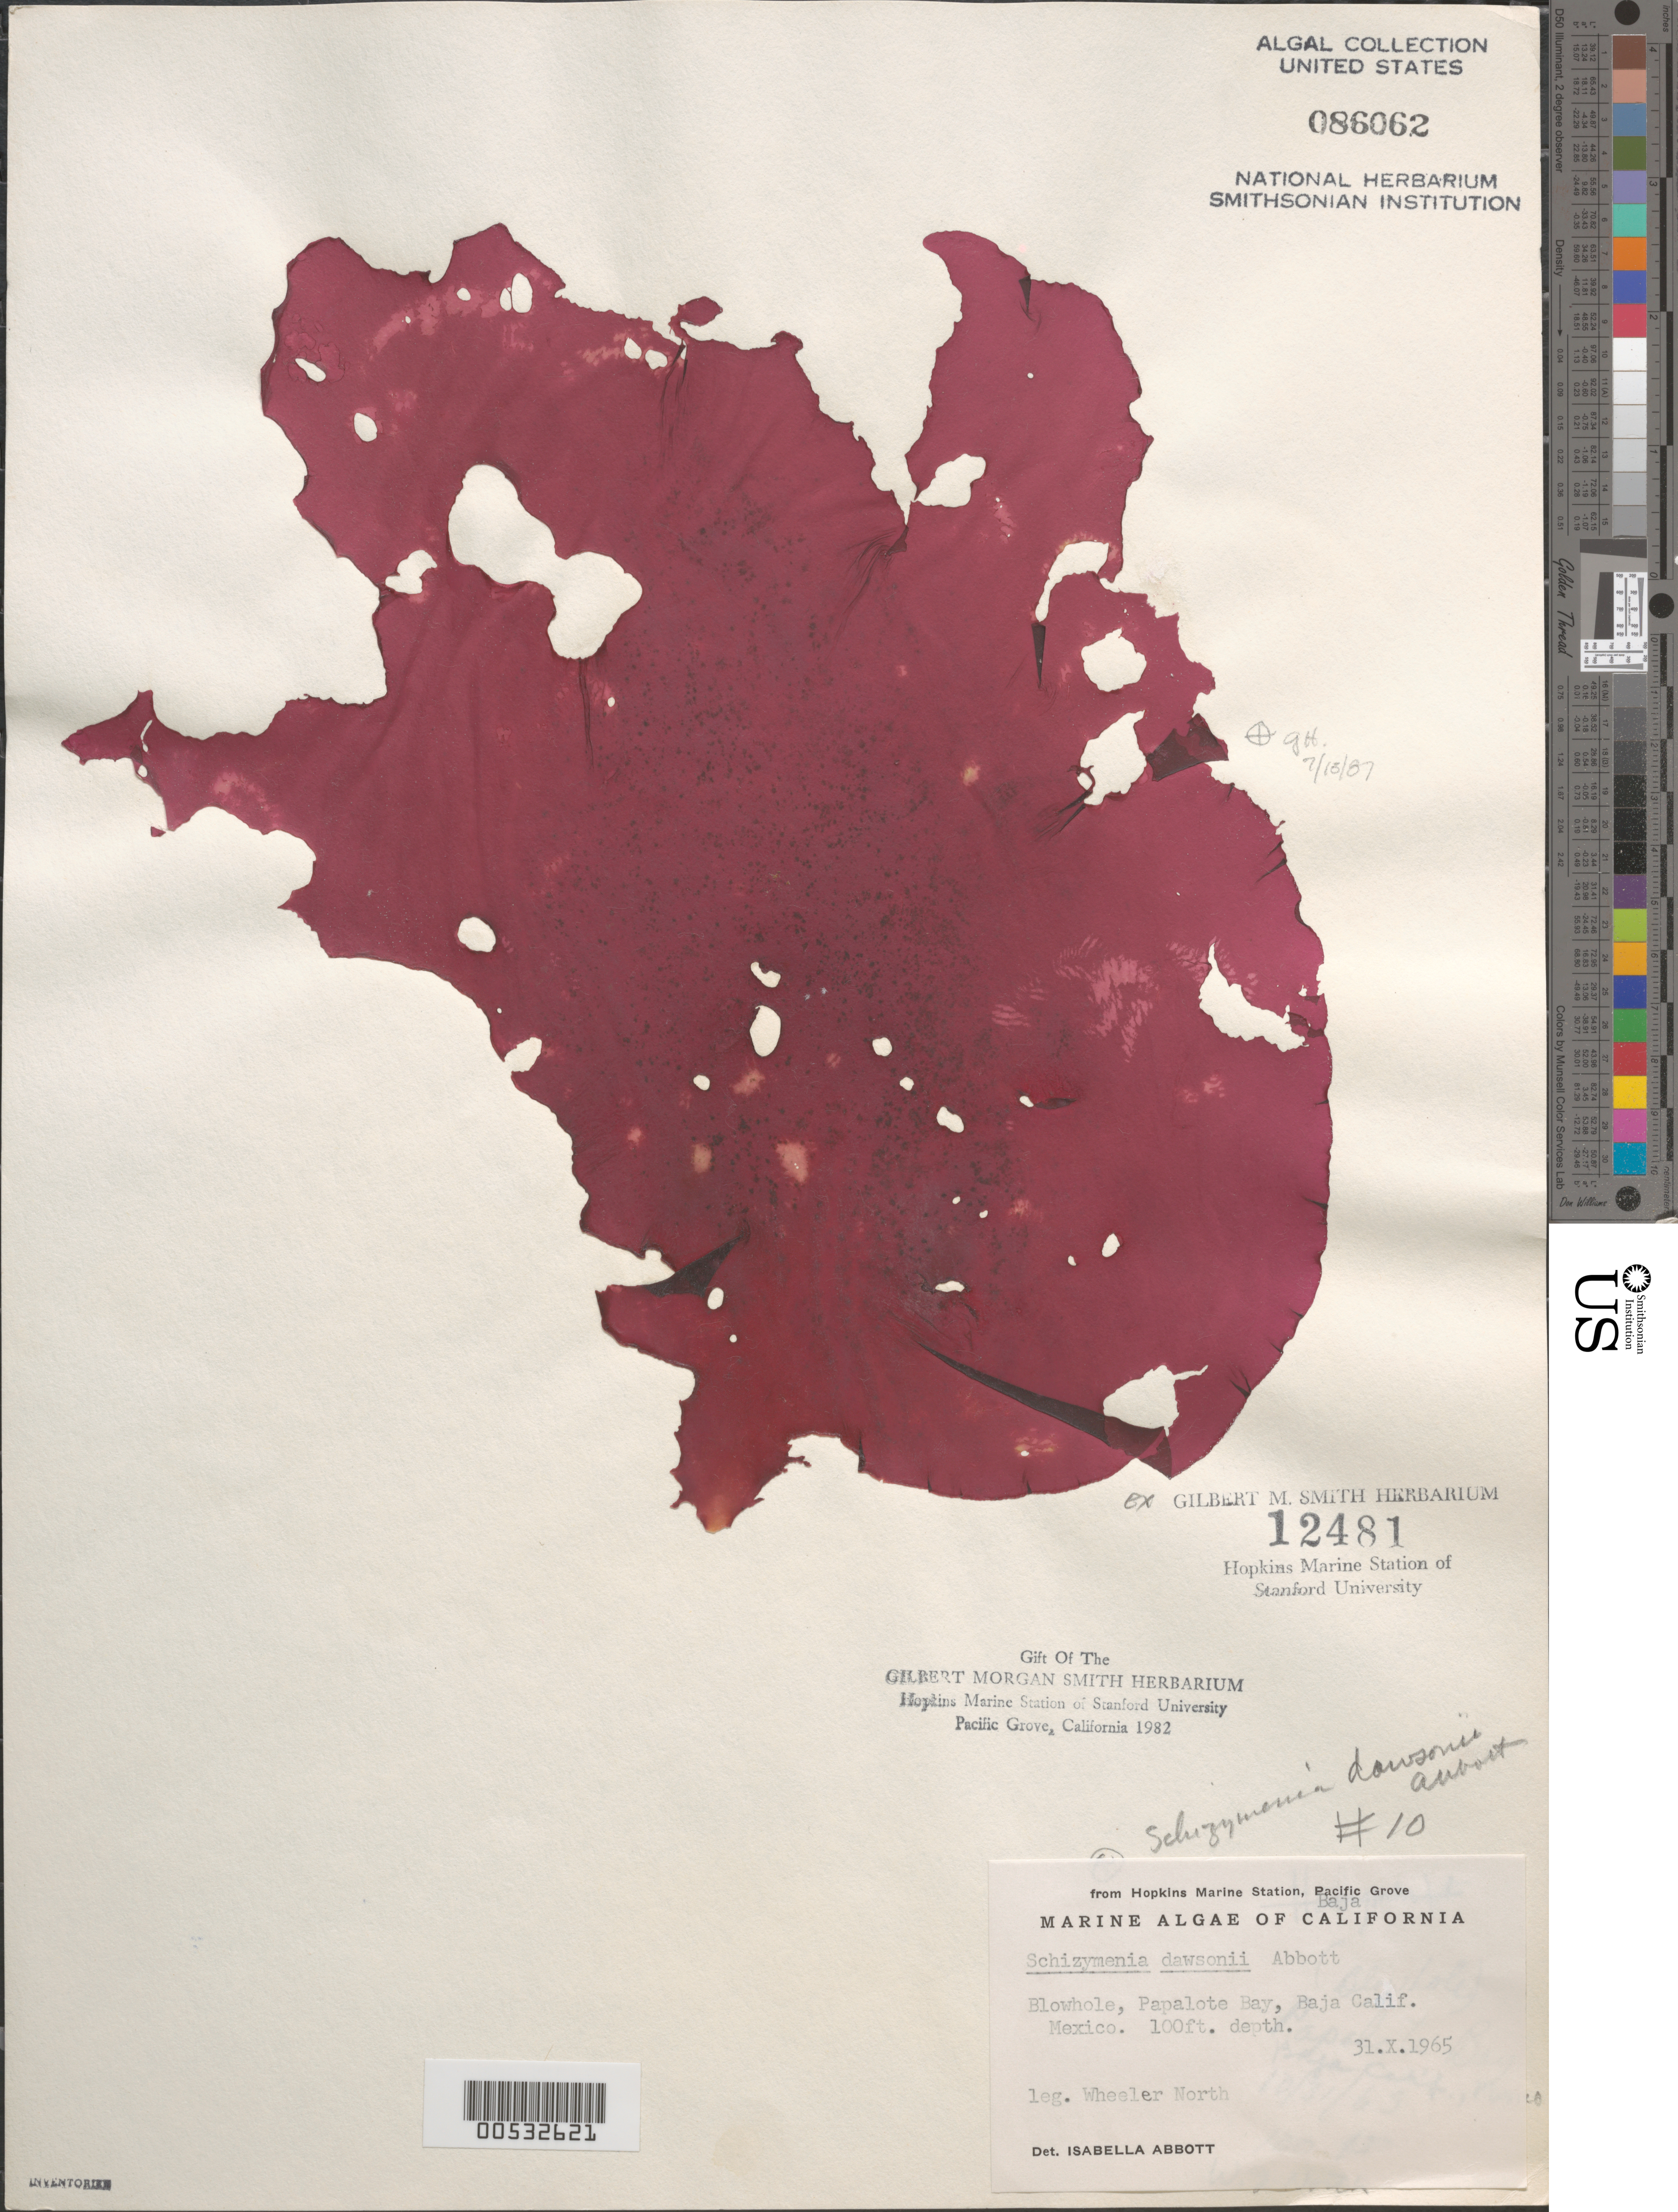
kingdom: Plantae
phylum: Rhodophyta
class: Florideophyceae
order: Sebdeniales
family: Sebdeniaceae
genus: Sebdenia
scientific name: Sebdenia dawsonii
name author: (I.A. Abbott) G.I. Hansen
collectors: W. North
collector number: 10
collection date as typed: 31 Oct 1965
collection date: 1965-10-31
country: Mexico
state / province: Baja California Norte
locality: Papalote Bay, Blowhole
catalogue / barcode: US 86062